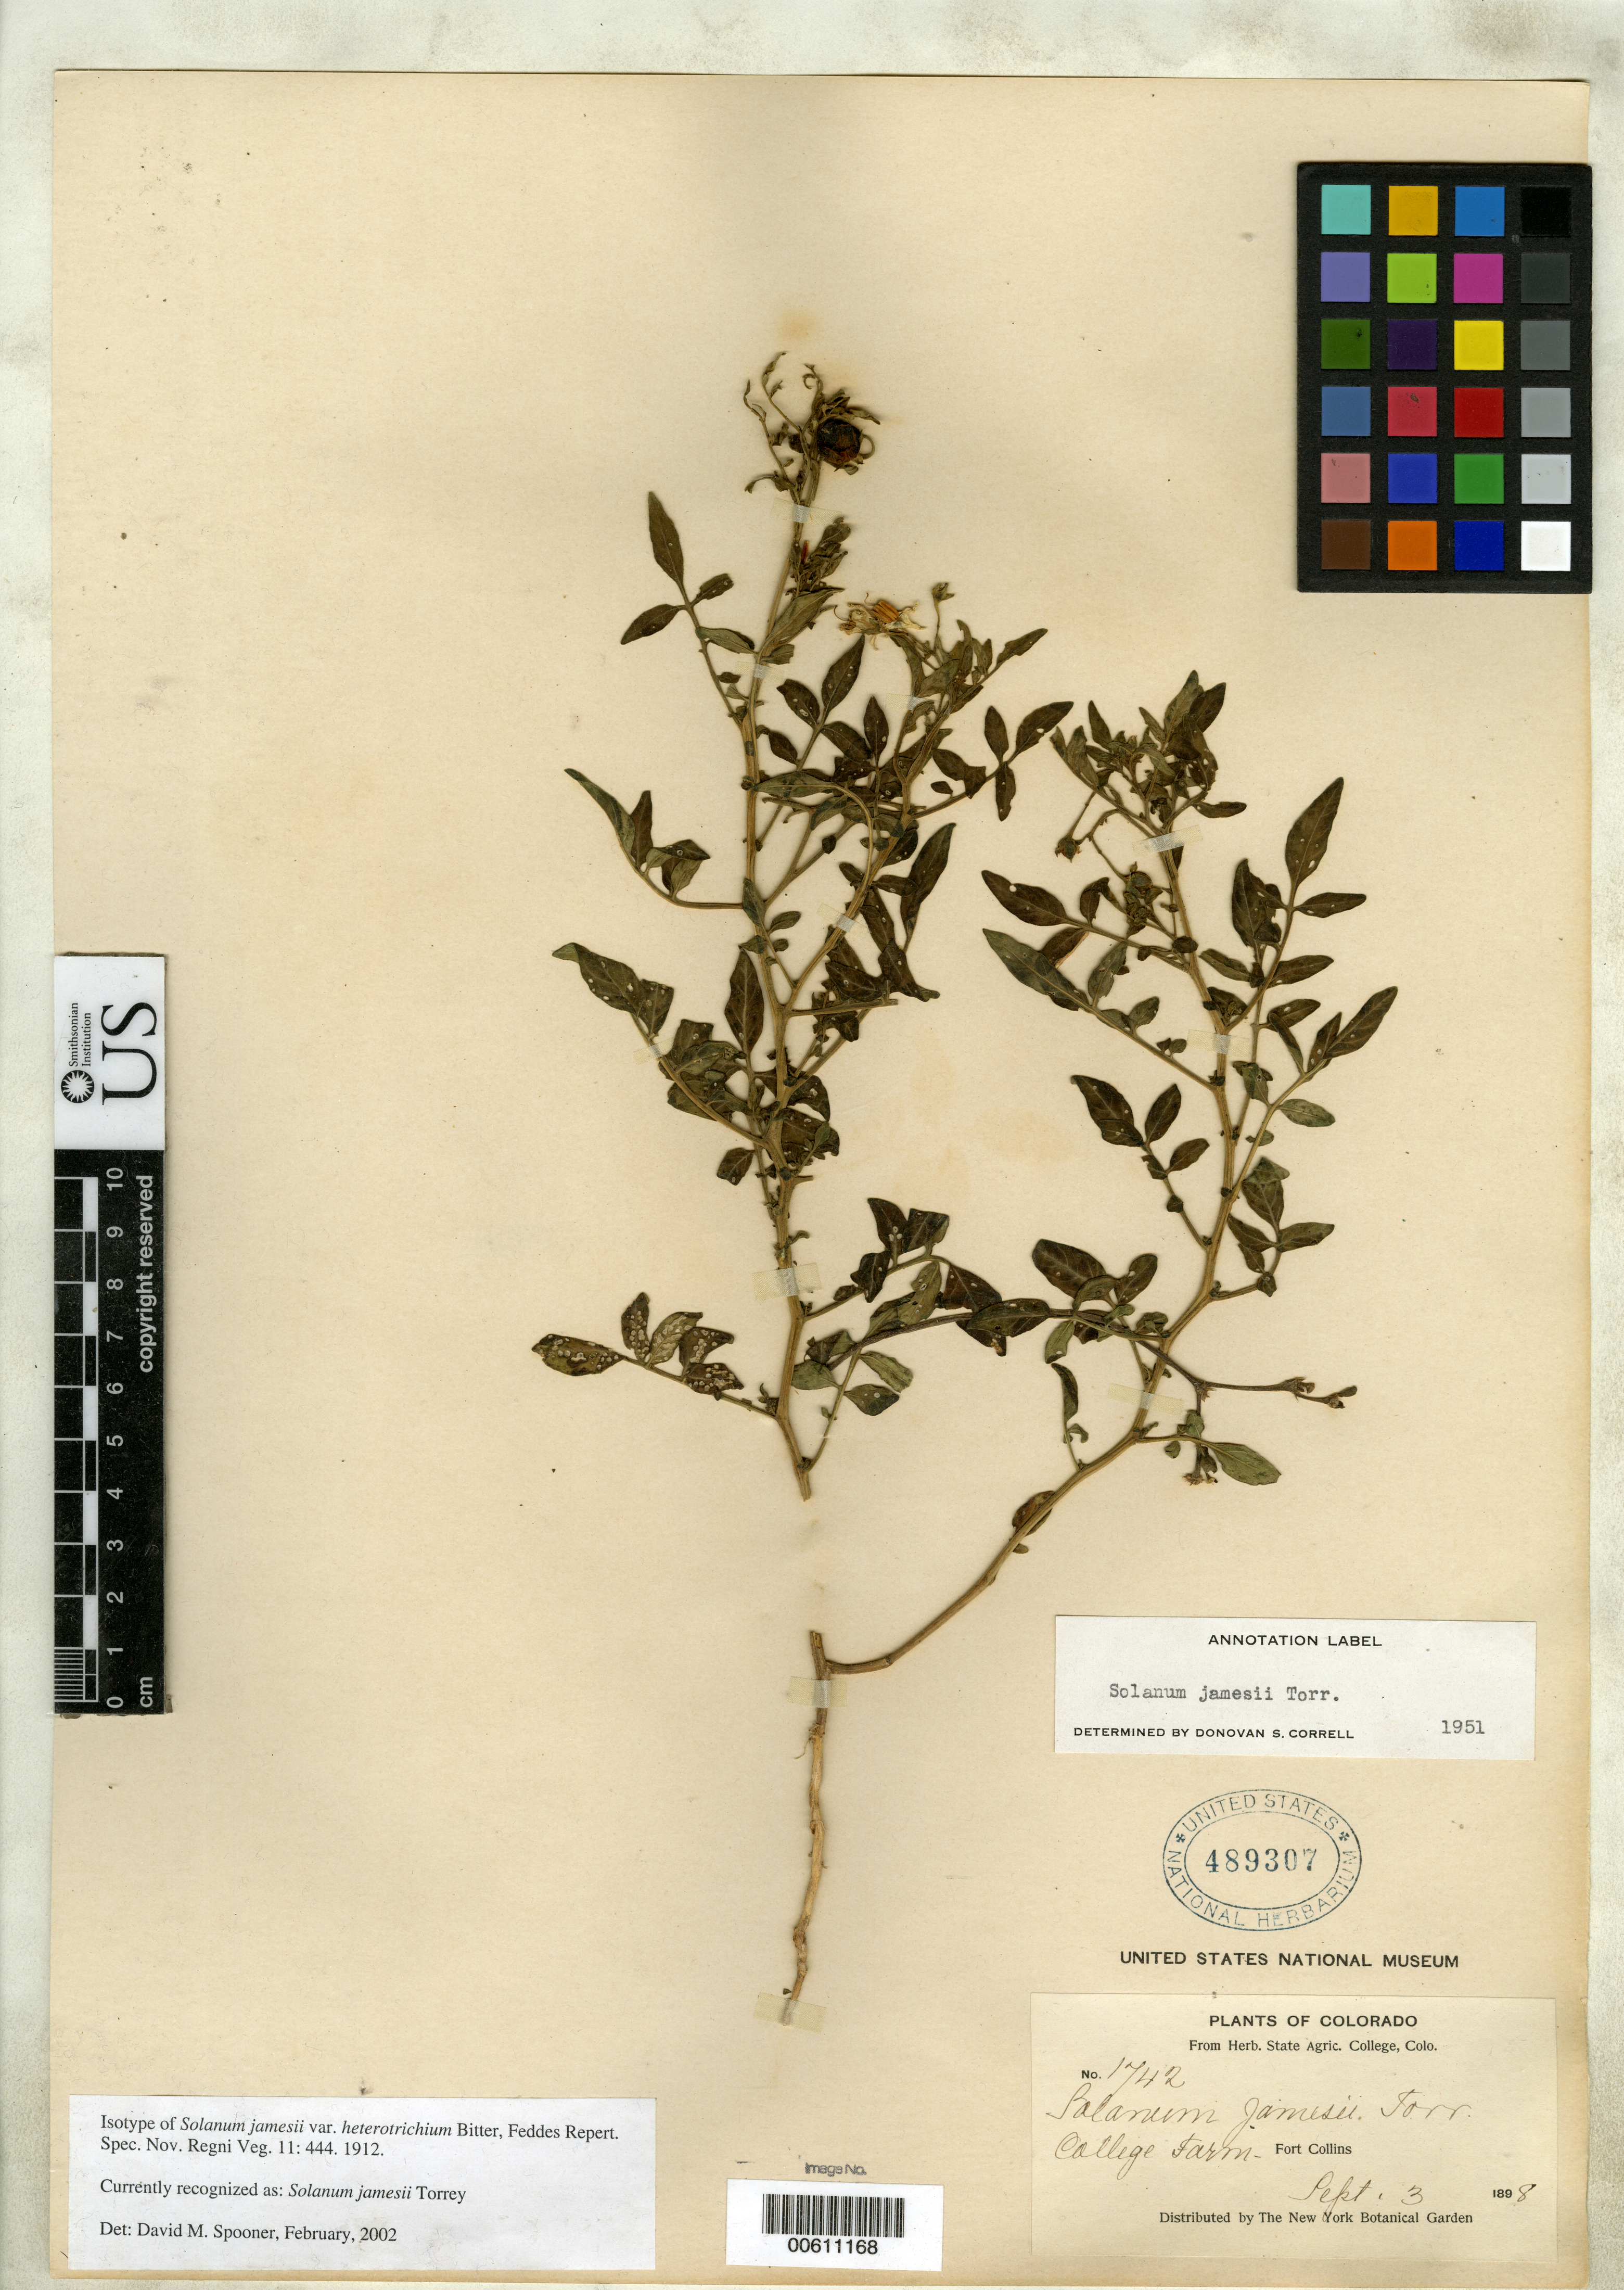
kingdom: Plantae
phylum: Tracheophyta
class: Magnoliopsida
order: Solanales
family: Solanaceae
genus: Solanum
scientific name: Solanum jamesii var. heterotrichium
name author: Bitter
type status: Isotype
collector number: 1742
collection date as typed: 03 Sep 1898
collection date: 1898-09-03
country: United States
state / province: Colorado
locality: Fort Collins, College Farm.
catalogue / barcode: US 489307